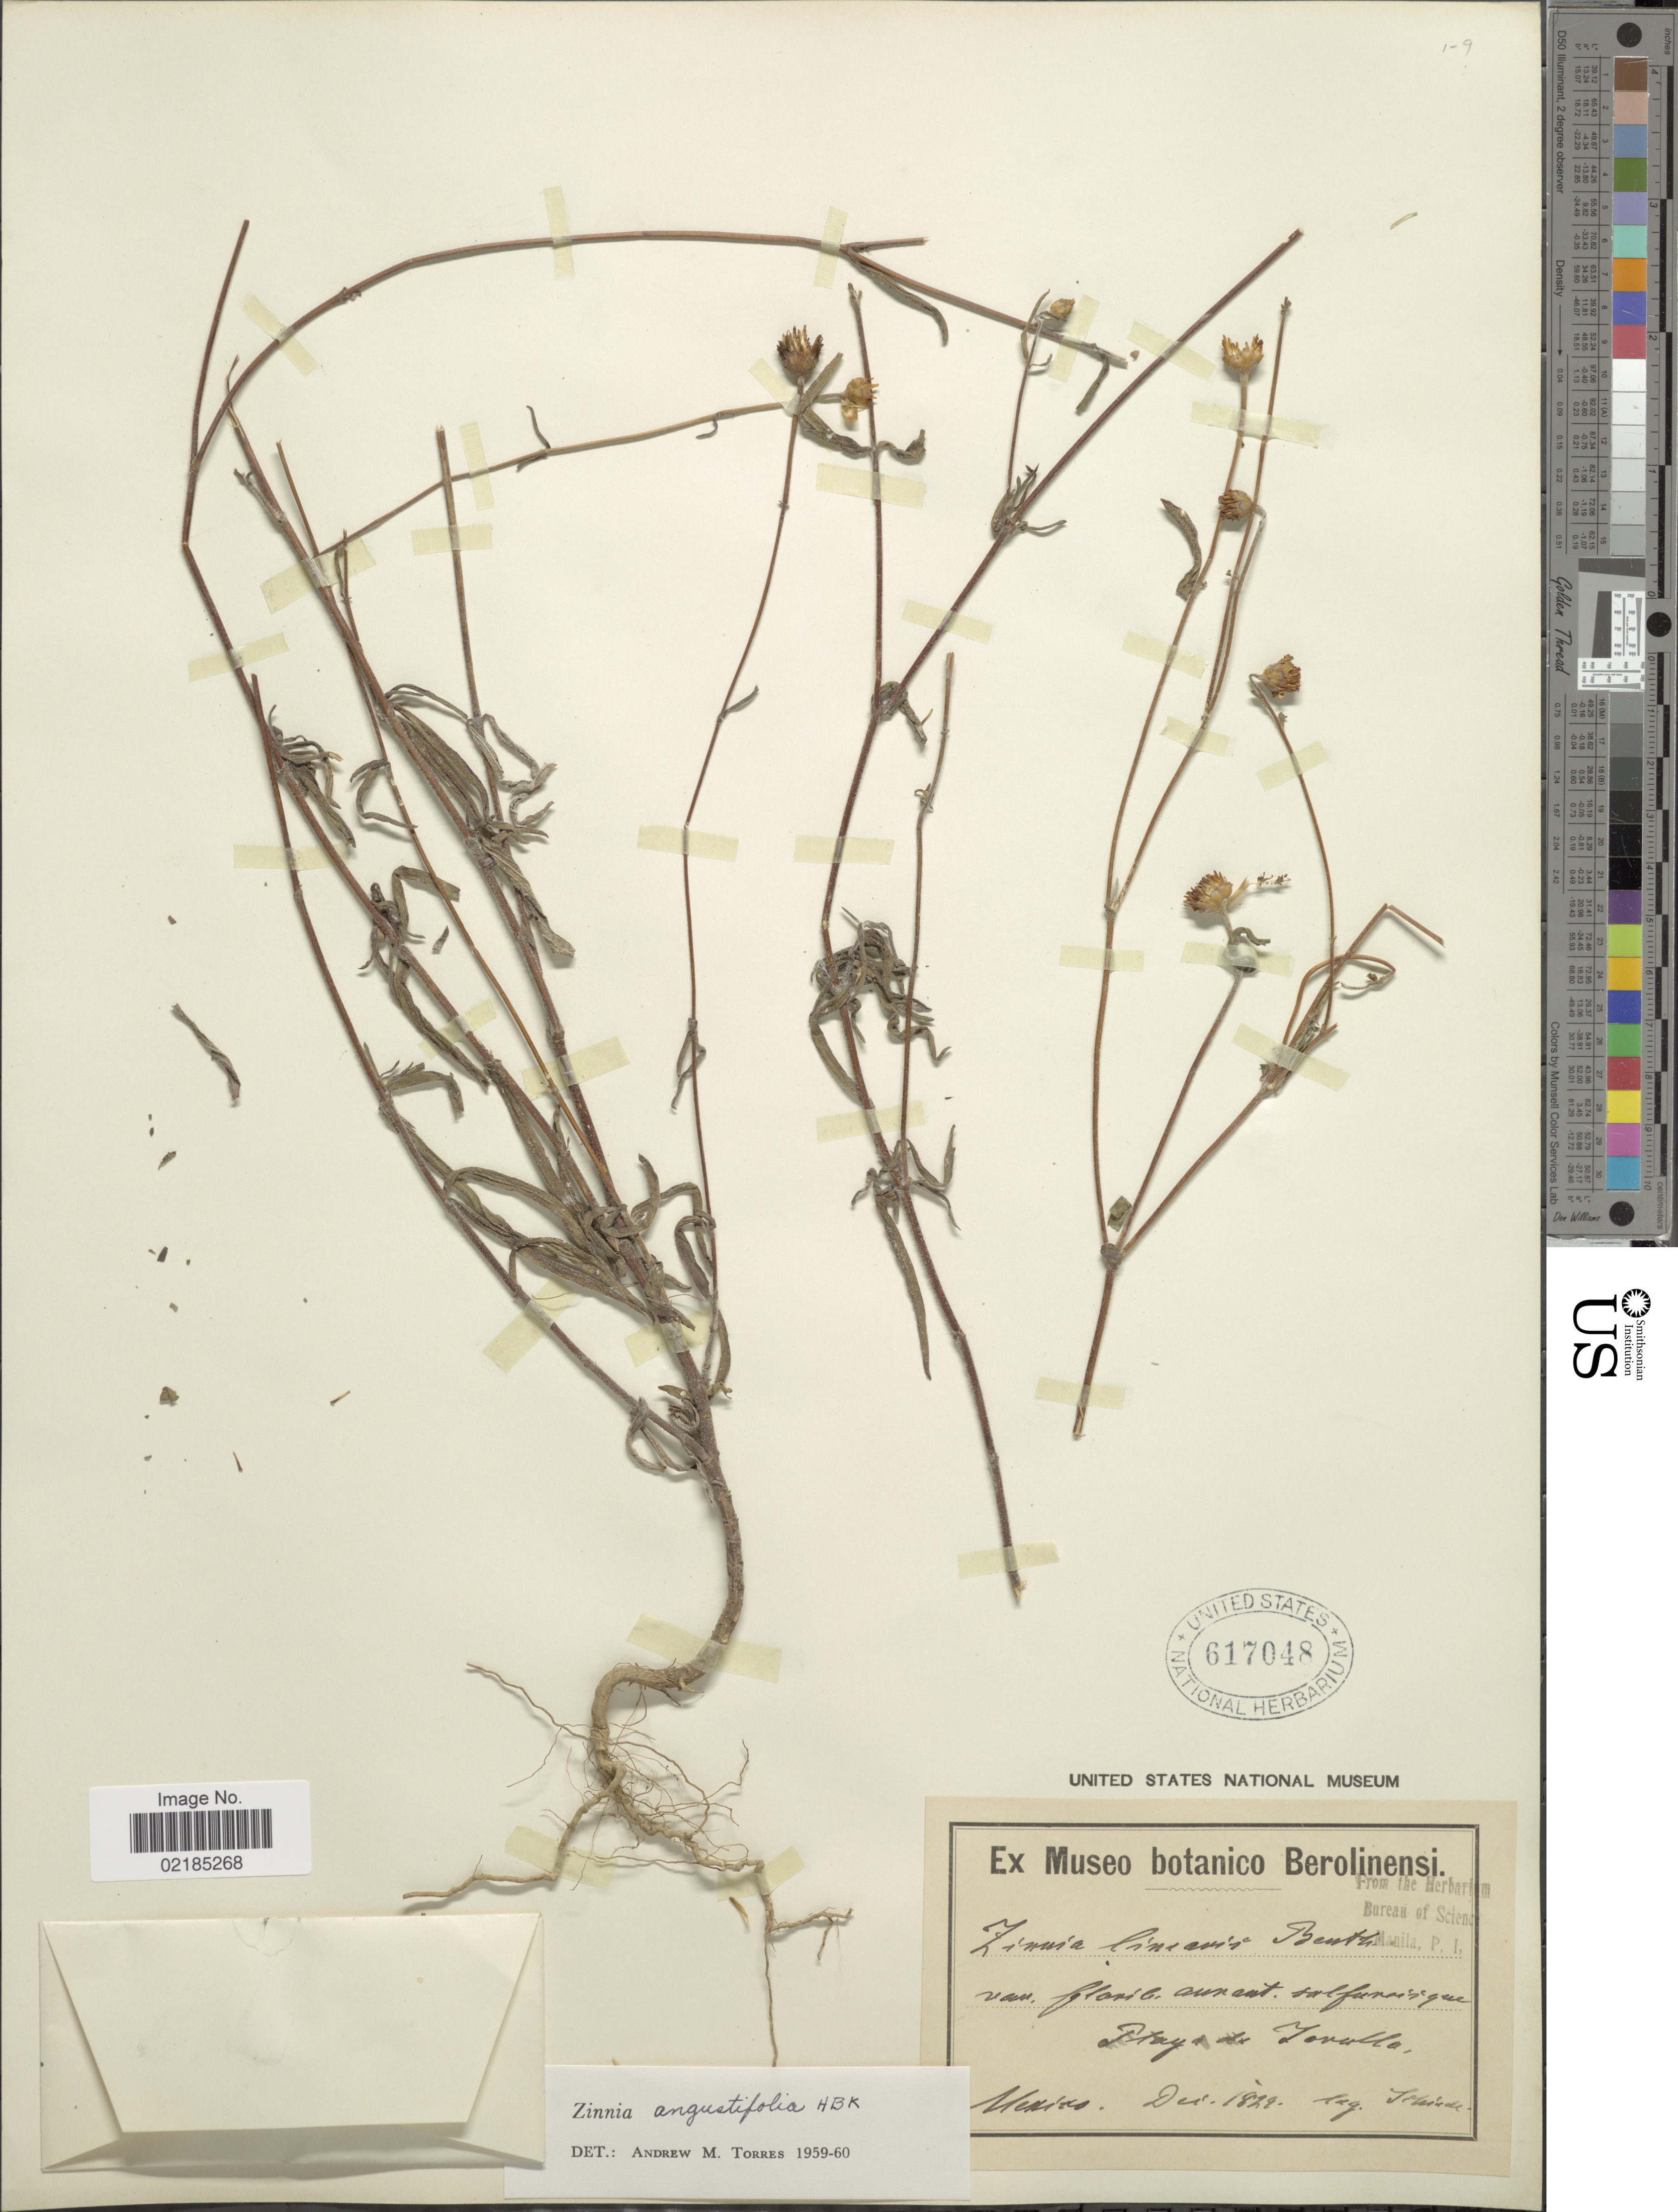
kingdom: Plantae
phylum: Tracheophyta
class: Magnoliopsida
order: Asterales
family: Asteraceae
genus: Zinnia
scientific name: Zinnia angustifolia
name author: Kunth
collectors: Schiede, --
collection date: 1829-12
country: Mexico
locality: Playa de Jorullo [interpreted]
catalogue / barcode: US 617048